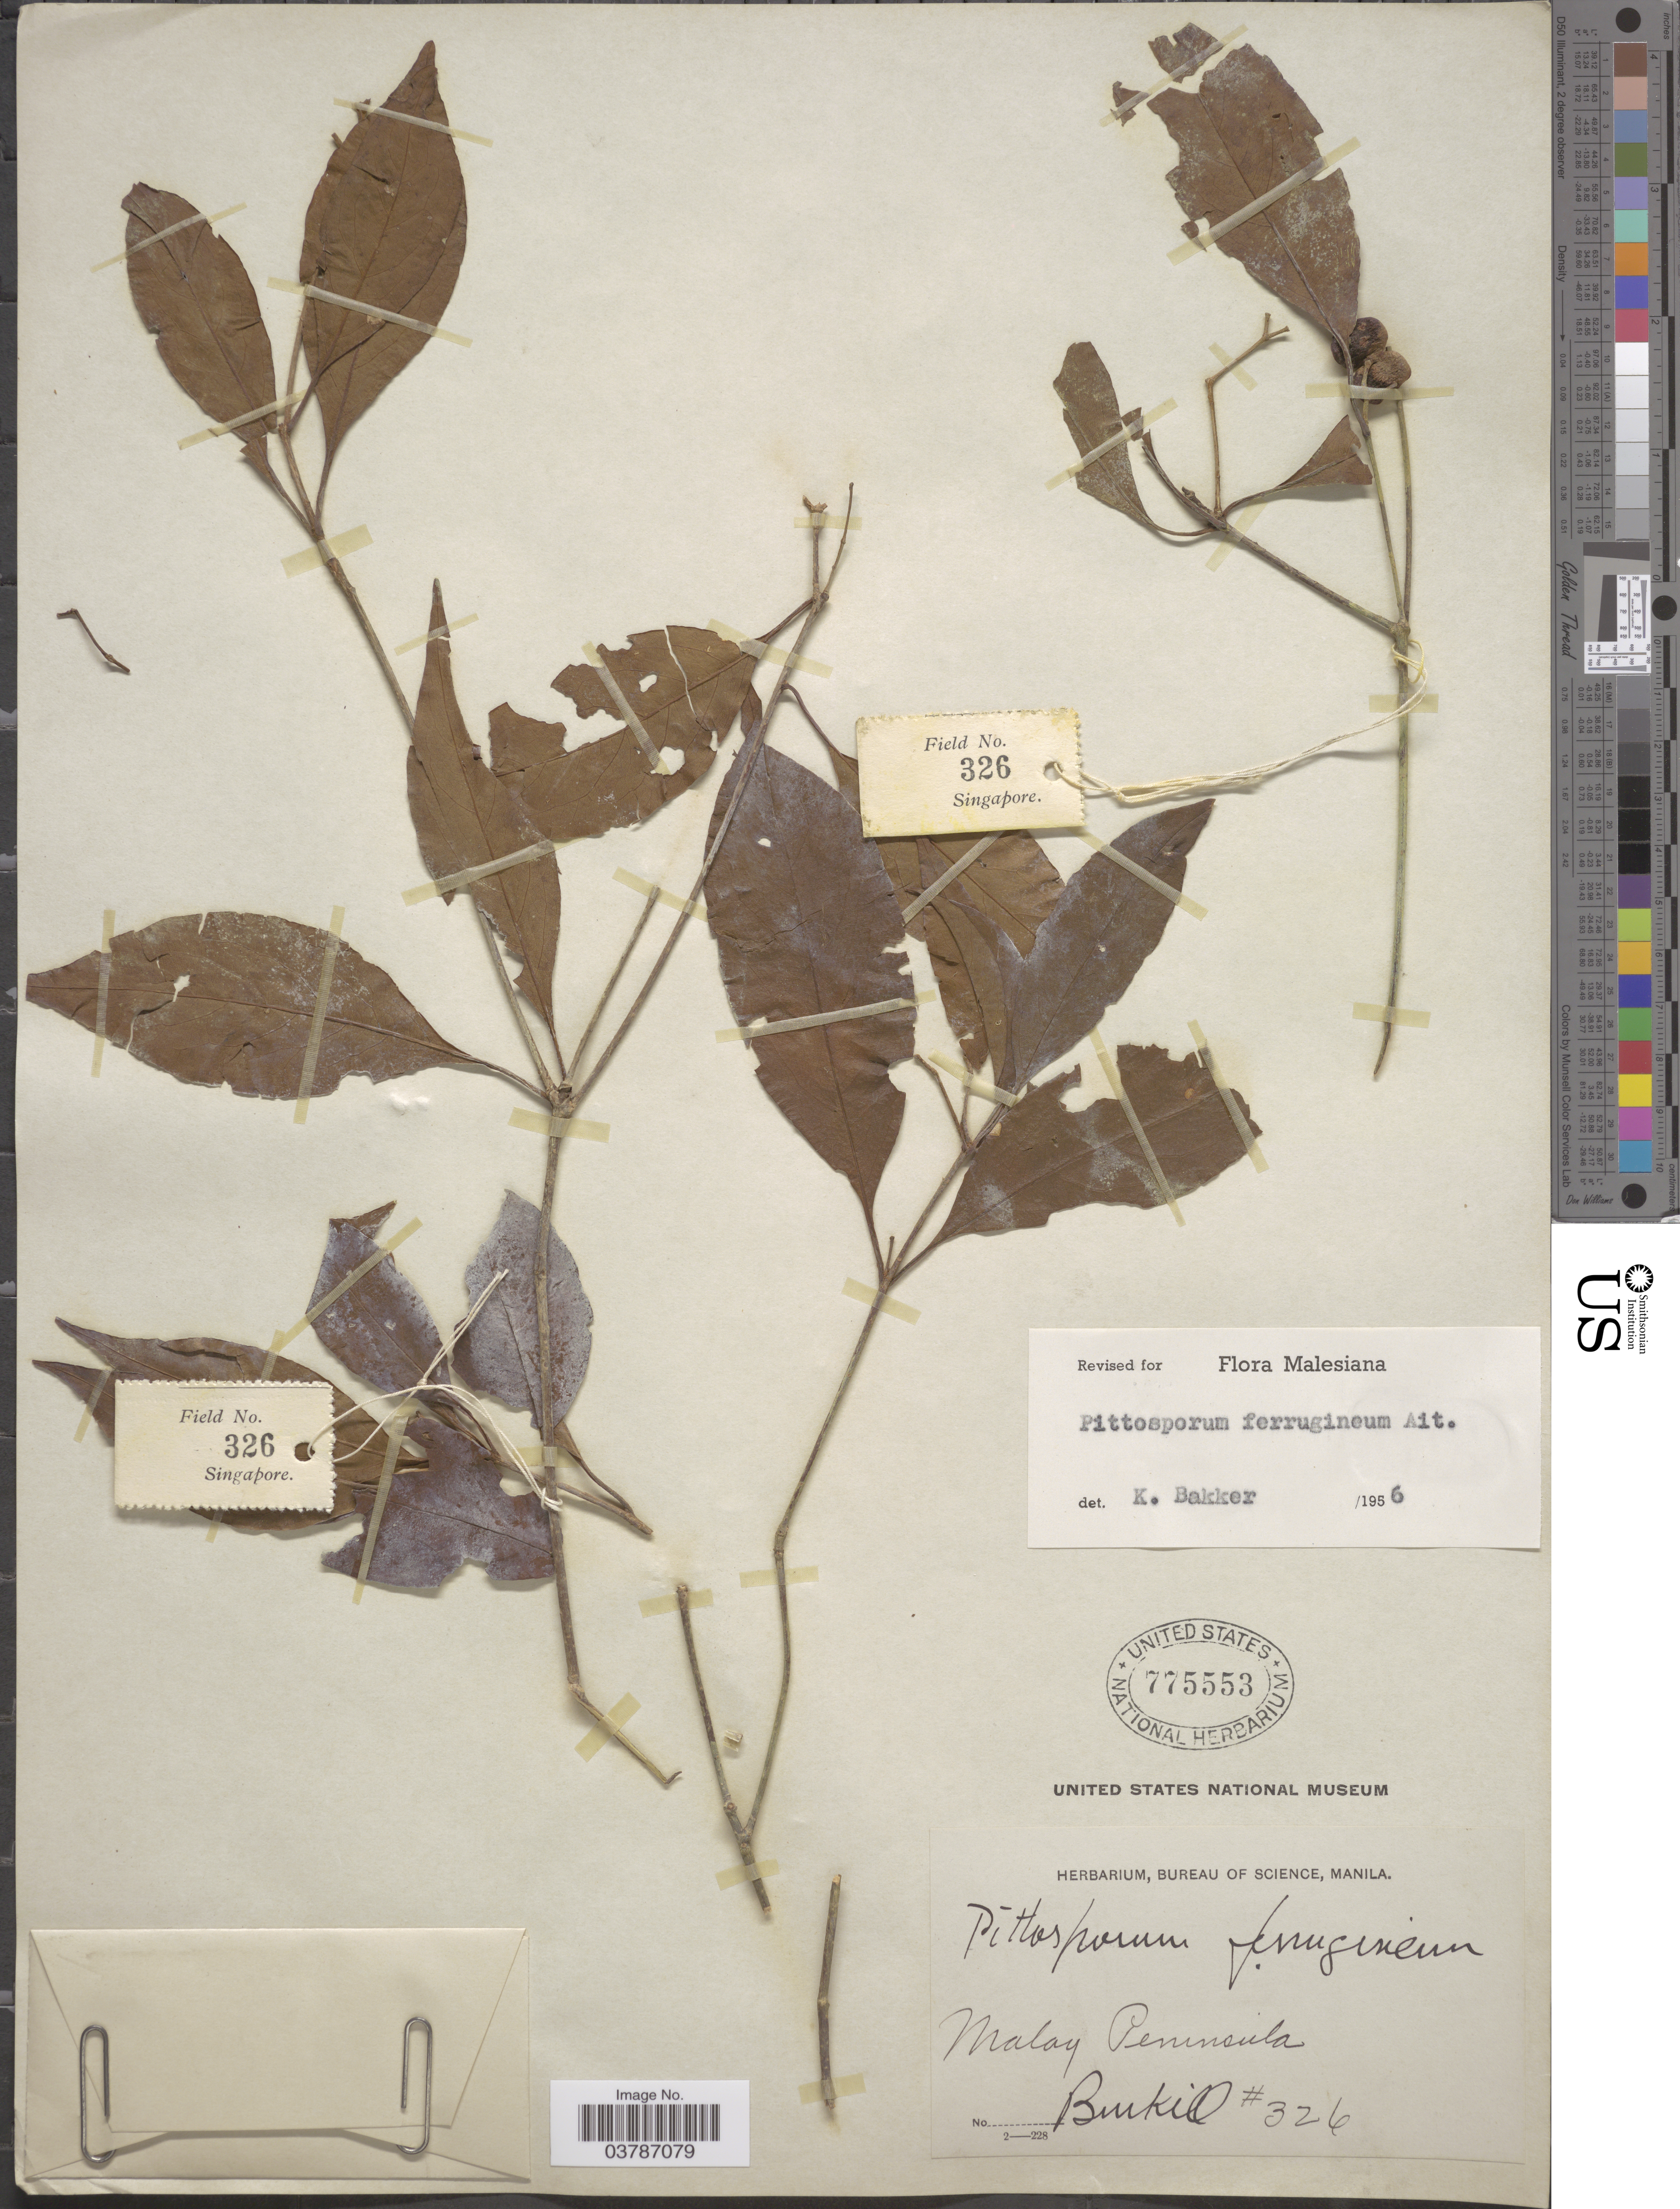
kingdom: Plantae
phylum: Tracheophyta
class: Magnoliopsida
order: Apiales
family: Pittosporaceae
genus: Pittosporum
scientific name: Pittosporum ferrugineum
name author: Dryand. ex Aiton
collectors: Burkill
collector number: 326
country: Singapore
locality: Malay Peninsula.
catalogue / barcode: US 775553